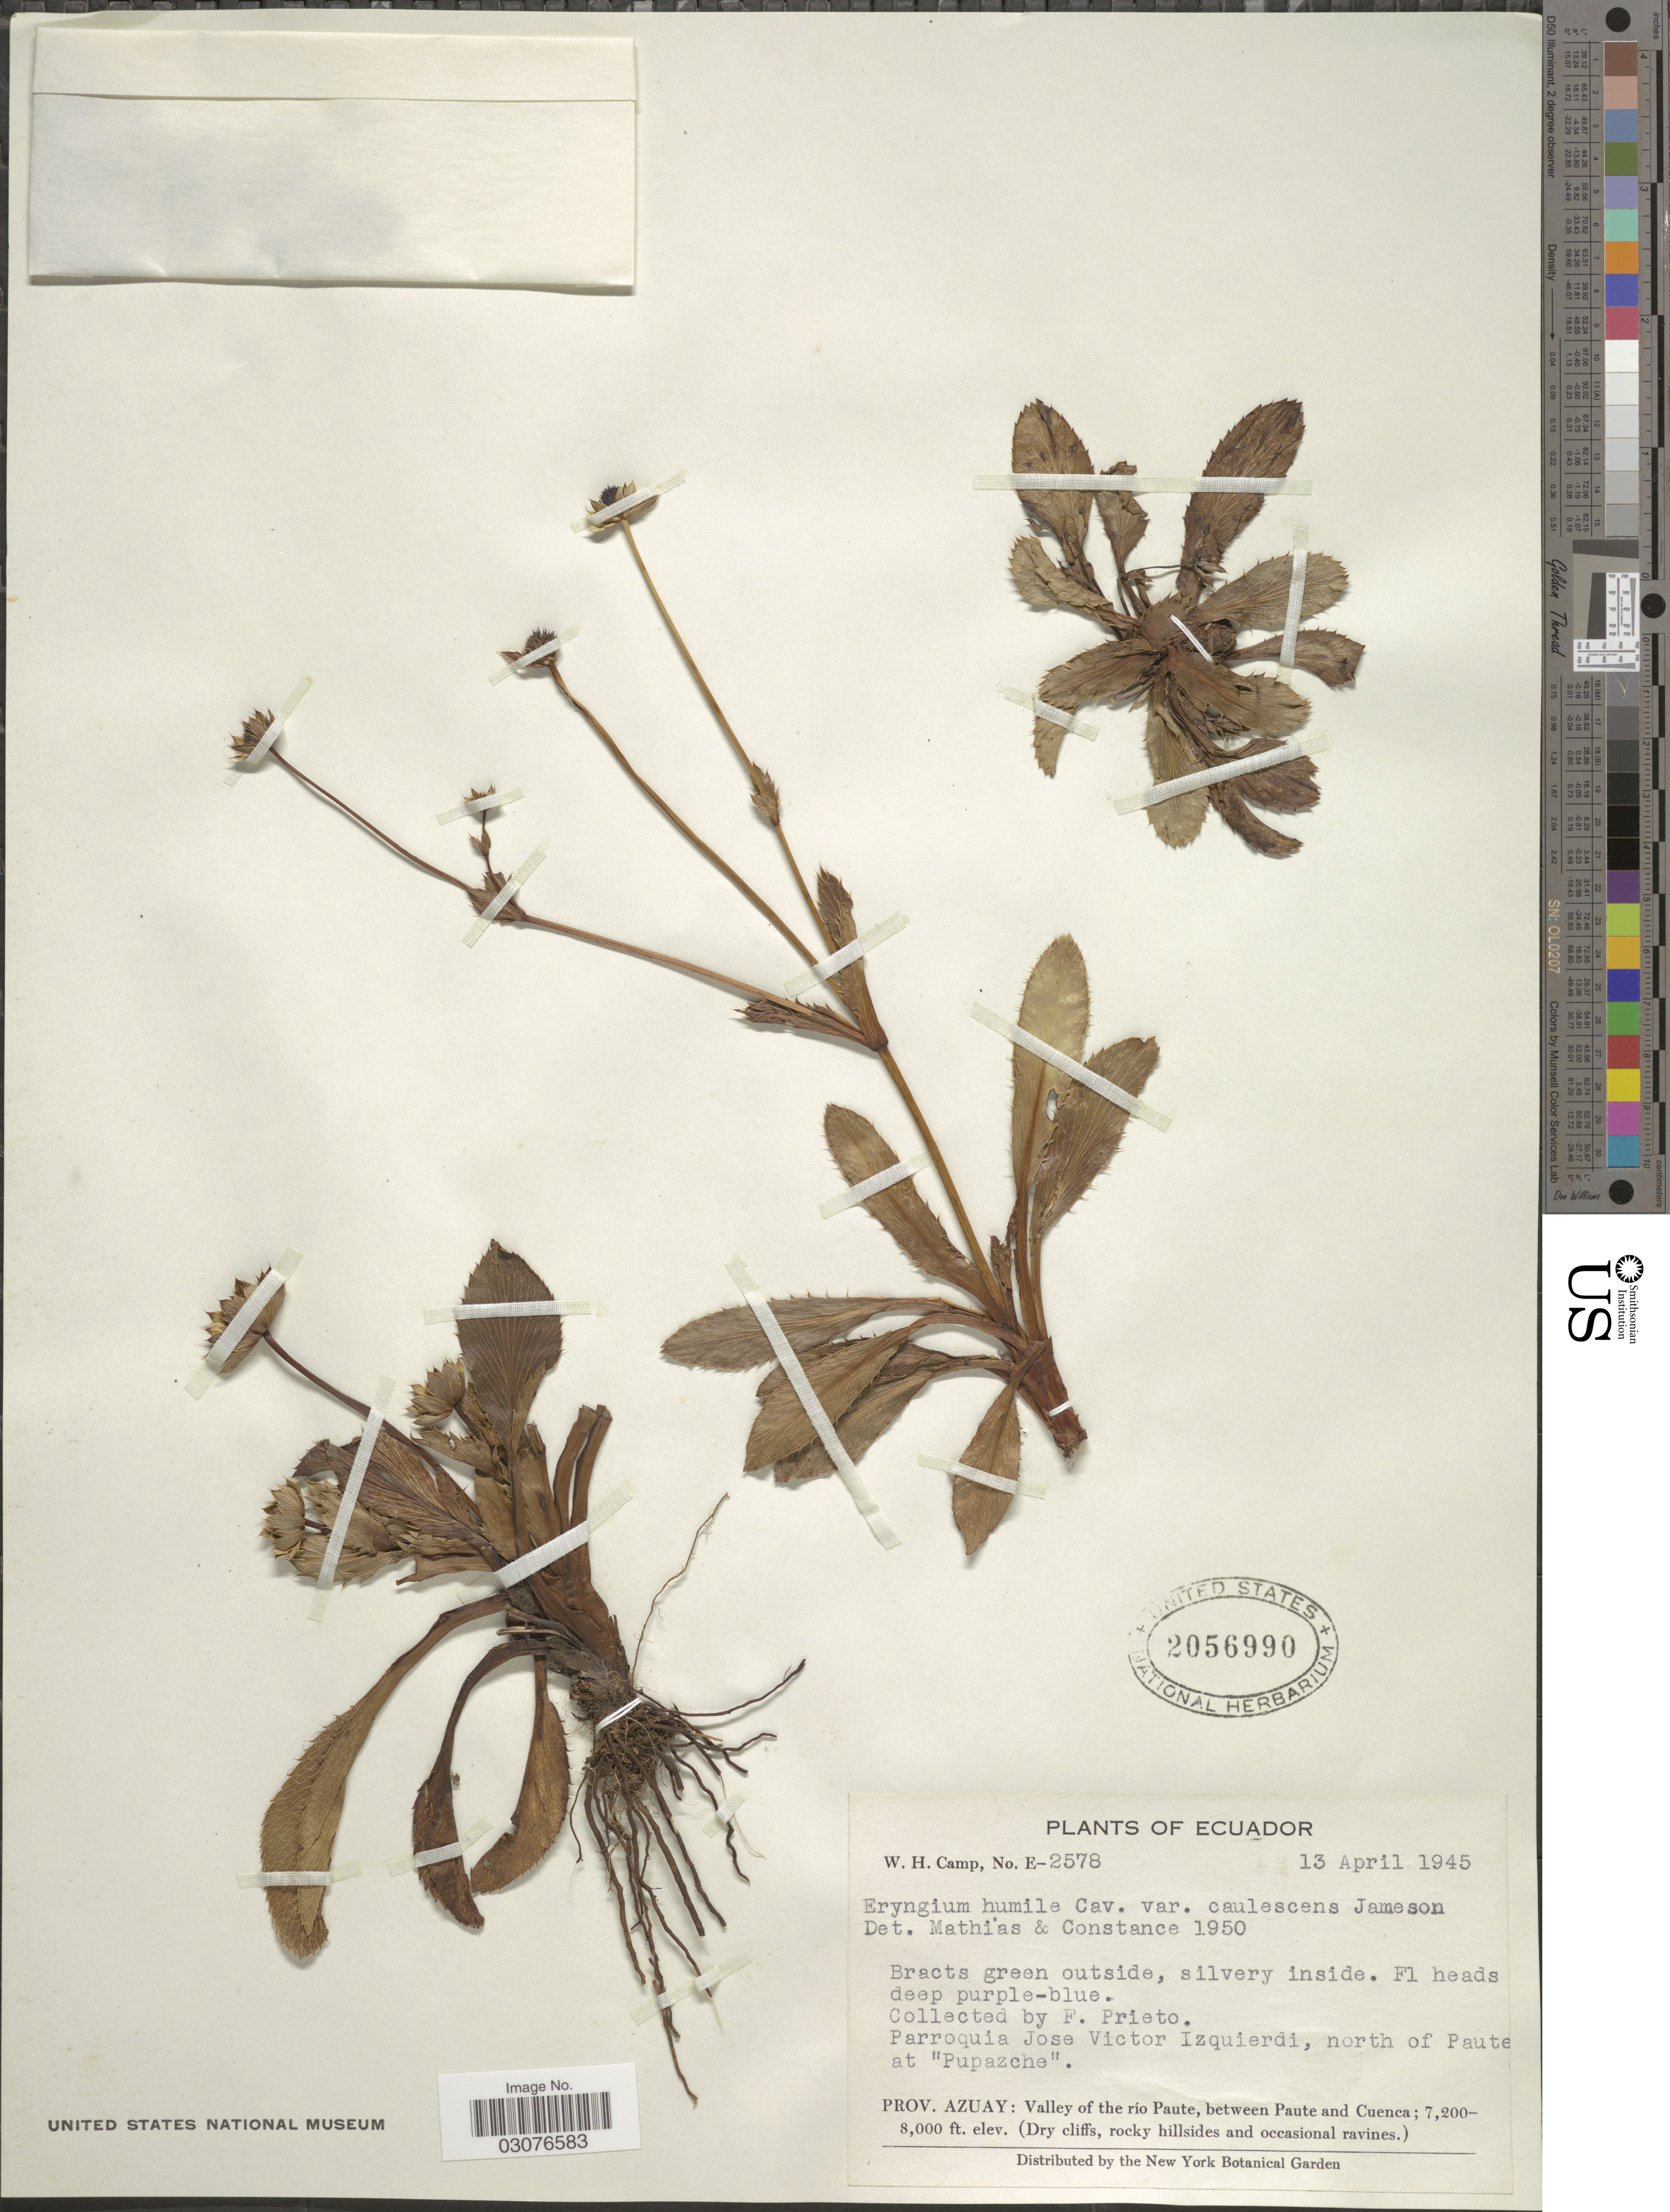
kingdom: Plantae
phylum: Tracheophyta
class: Magnoliopsida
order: Apiales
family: Apiaceae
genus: Eryngium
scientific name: Eryngium bourgatii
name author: Gouan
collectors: W. H. Camp & F. Prieto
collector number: E-2578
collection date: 1945-04-13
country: Ecuador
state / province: Azuay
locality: Valley of the río Paute, between Paute and Cuenca, Parroquia Jose Victor Izquierdi, north of Paute at "Pupazche".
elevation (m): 2195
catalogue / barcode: US 2056990